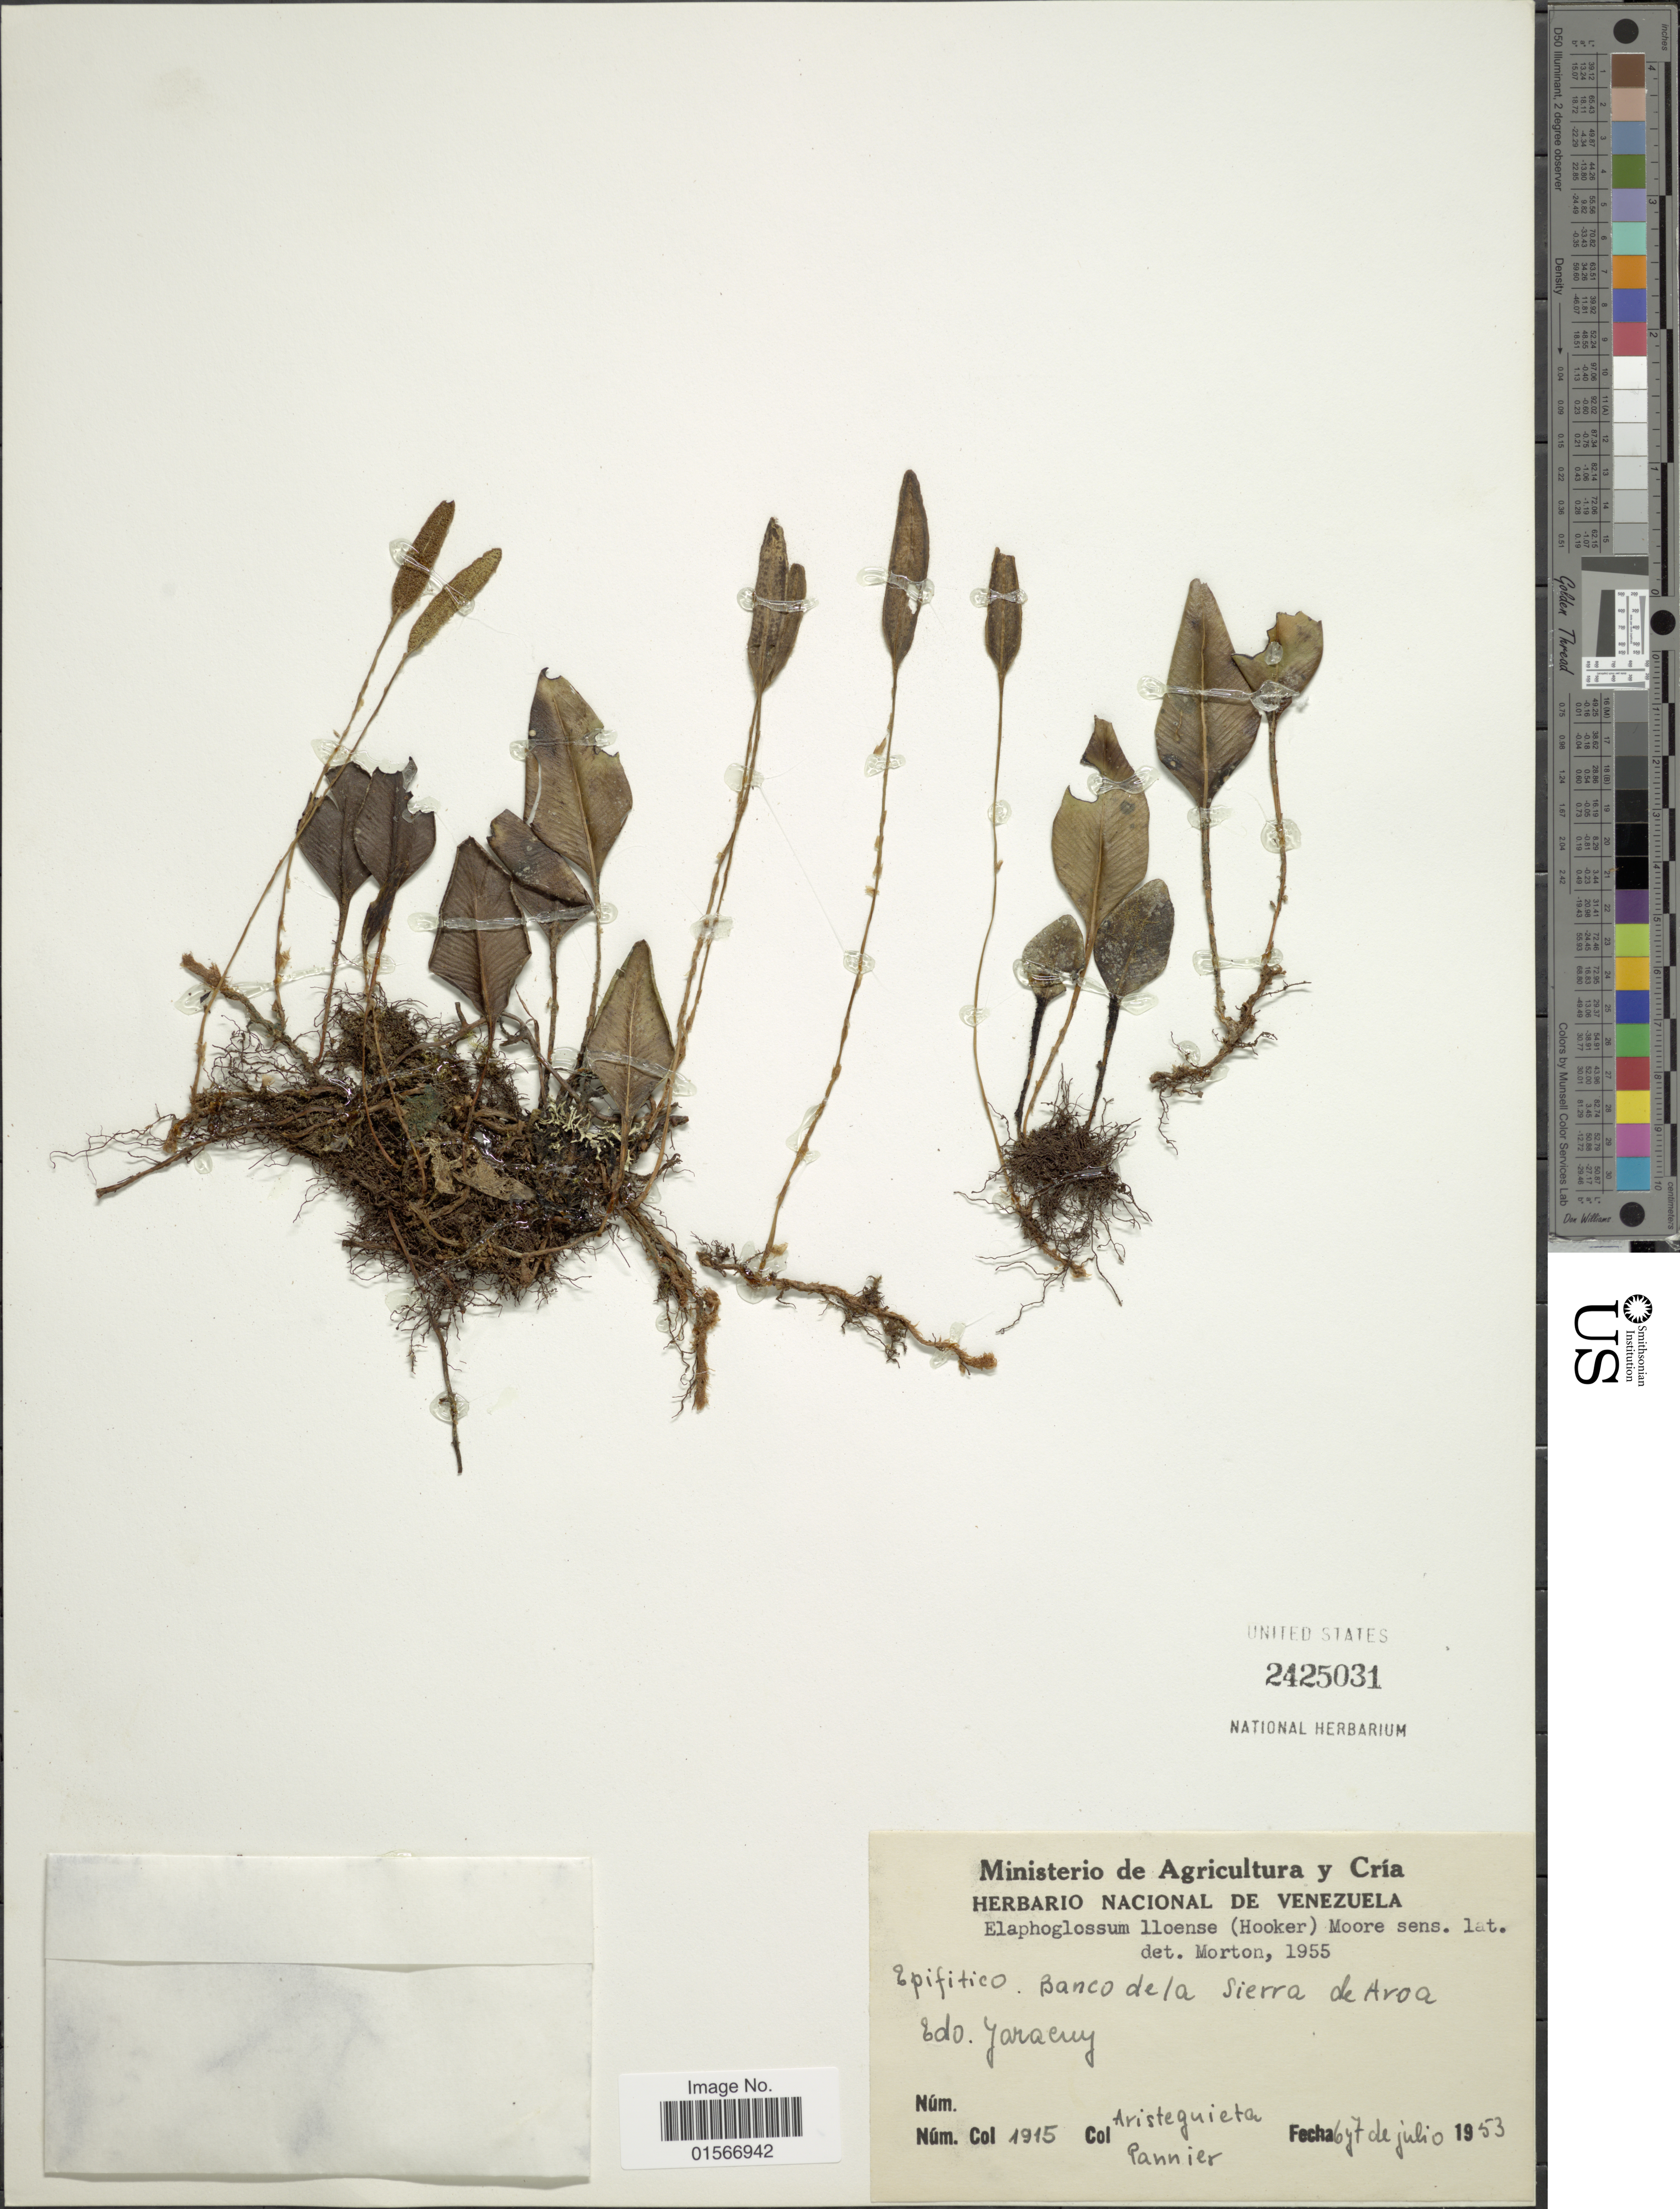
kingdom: Plantae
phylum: Tracheophyta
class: Polypodiopsida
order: Polypodiales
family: Dryopteridaceae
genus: Elaphoglossum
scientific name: Elaphoglossum lloense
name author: (Hook.) T. Moore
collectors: -. Aristeguieta & F. Pannier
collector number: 1915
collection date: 1953-07-06/1953-07-07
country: Venezuela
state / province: Yaracuy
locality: Banco de la Sierra de Aroa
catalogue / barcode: US 2425031